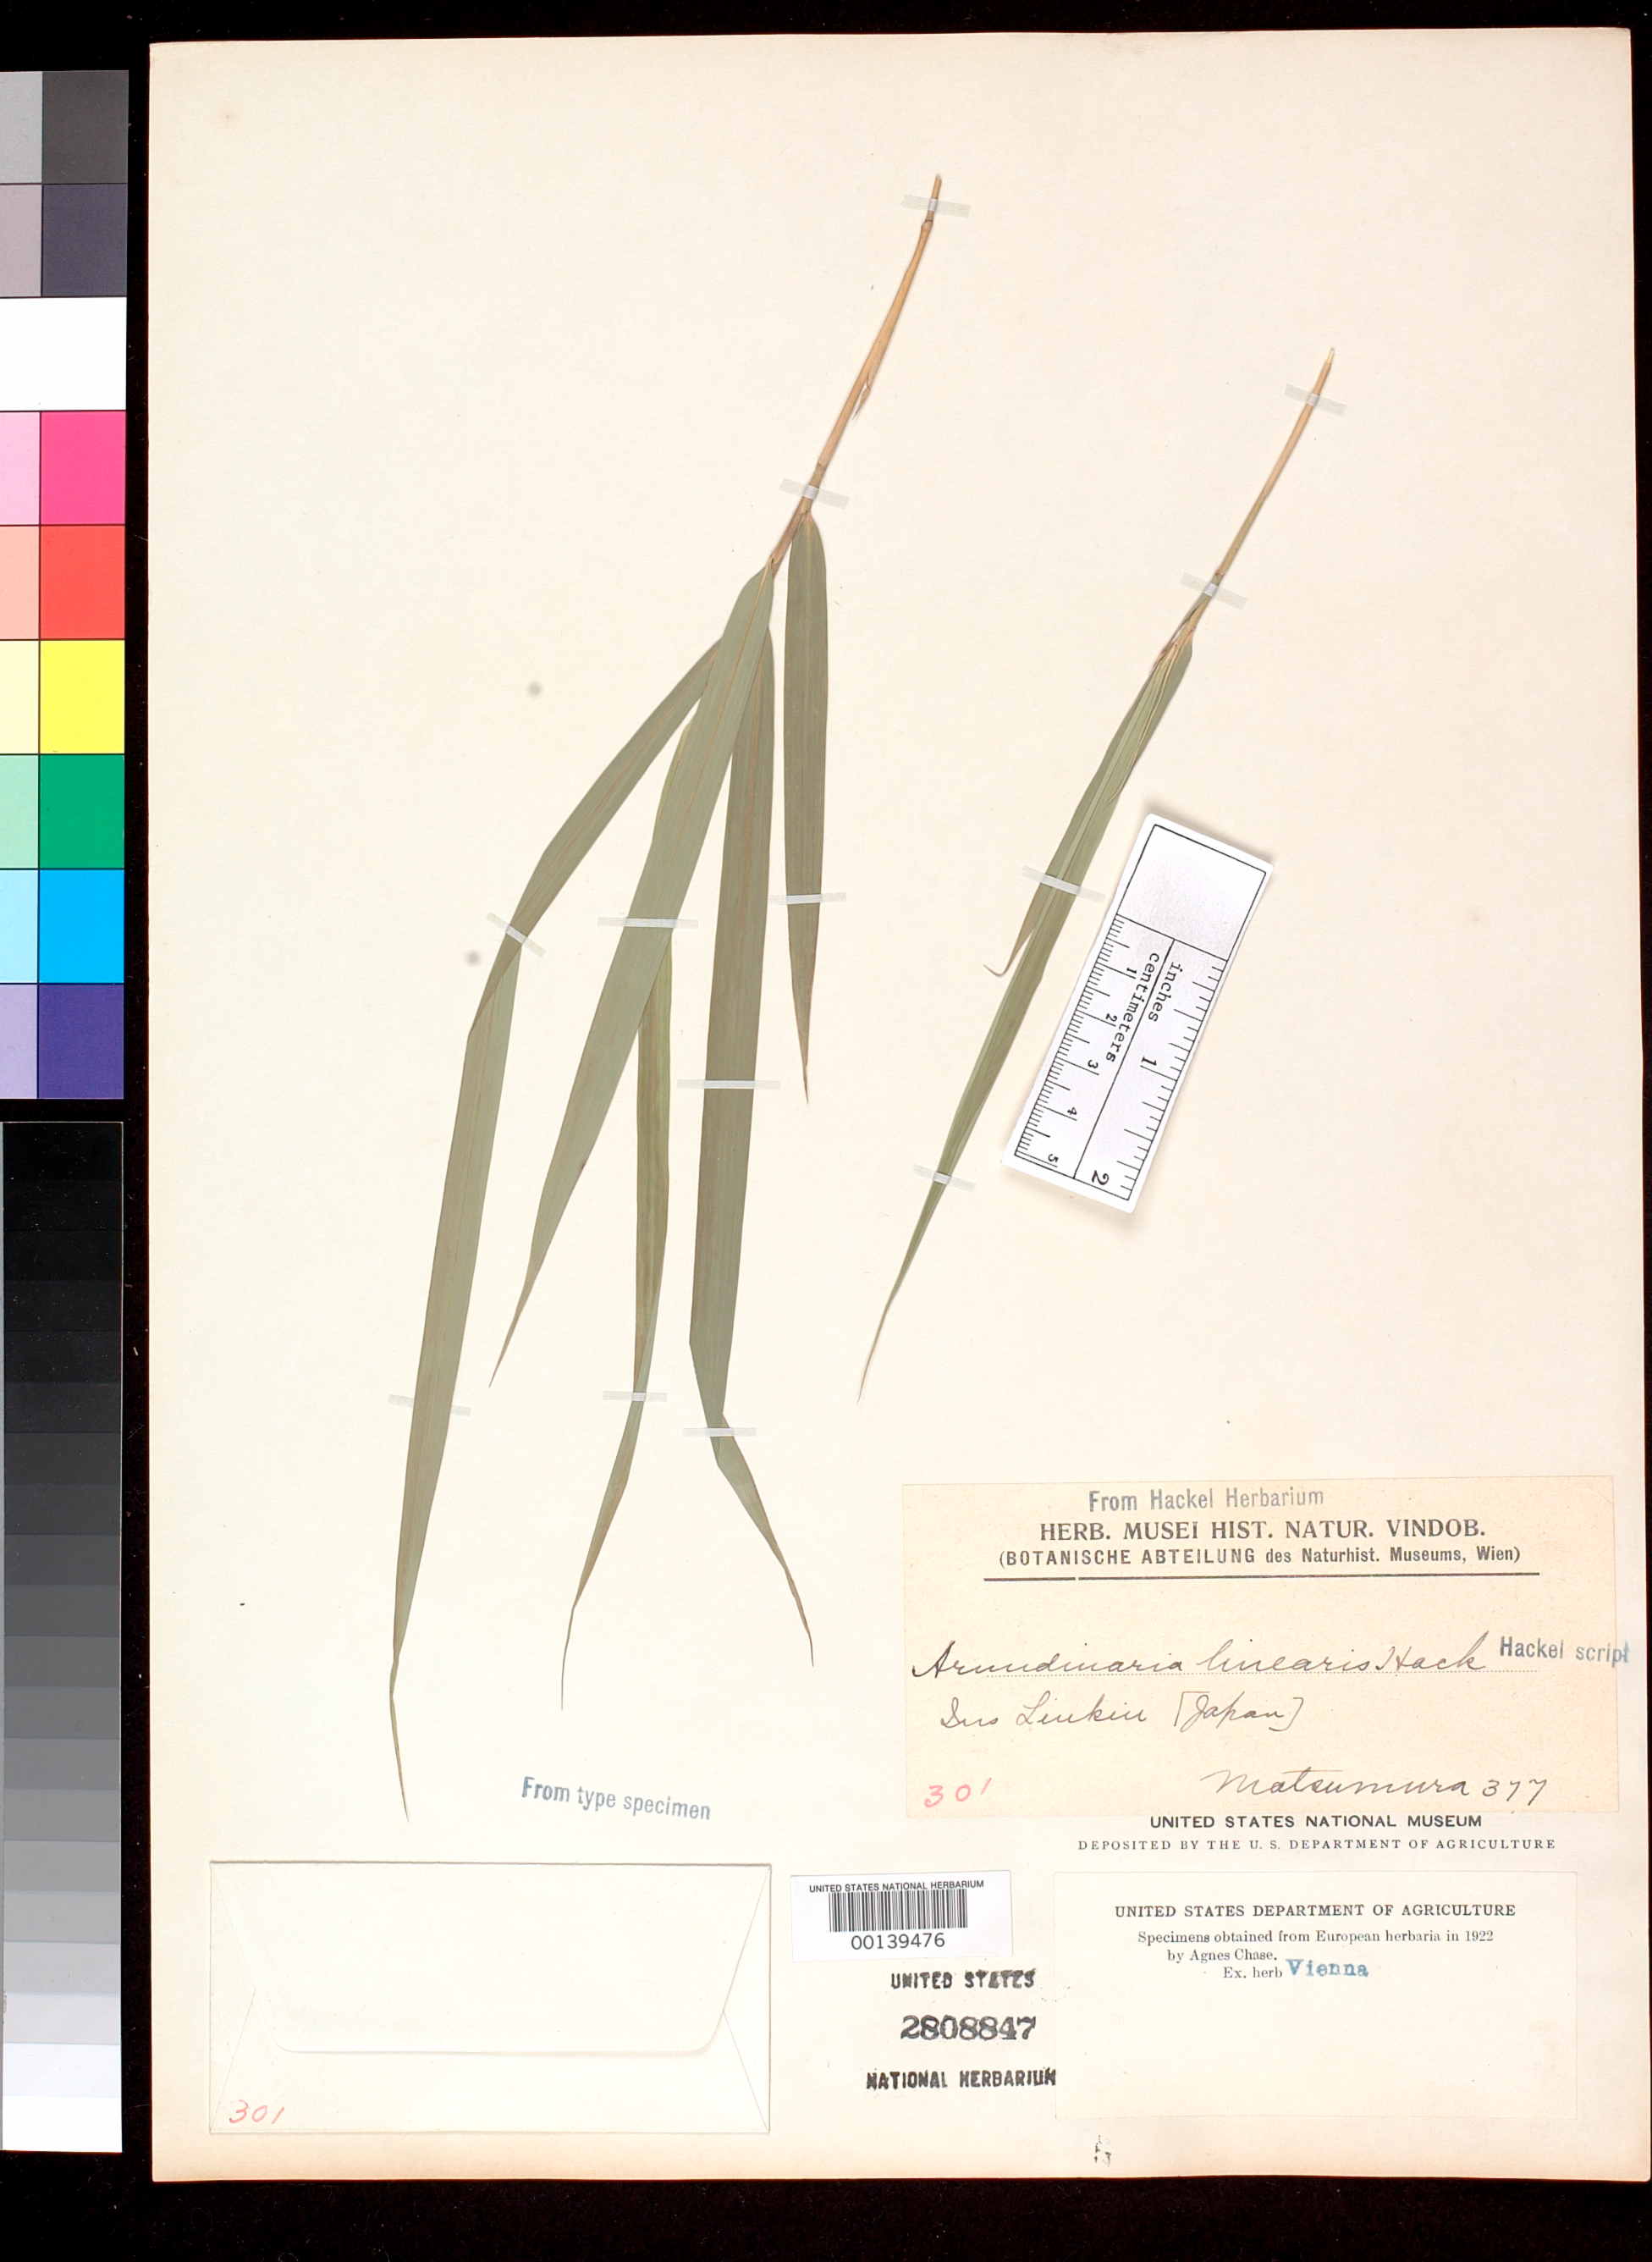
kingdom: Plantae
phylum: Tracheophyta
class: Liliopsida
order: Poales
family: Poaceae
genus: Arundinaria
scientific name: Arundinaria linearis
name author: Hack.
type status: Type Fragment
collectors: J. Matsumura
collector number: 377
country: Japan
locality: Liukin.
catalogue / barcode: US 2808847